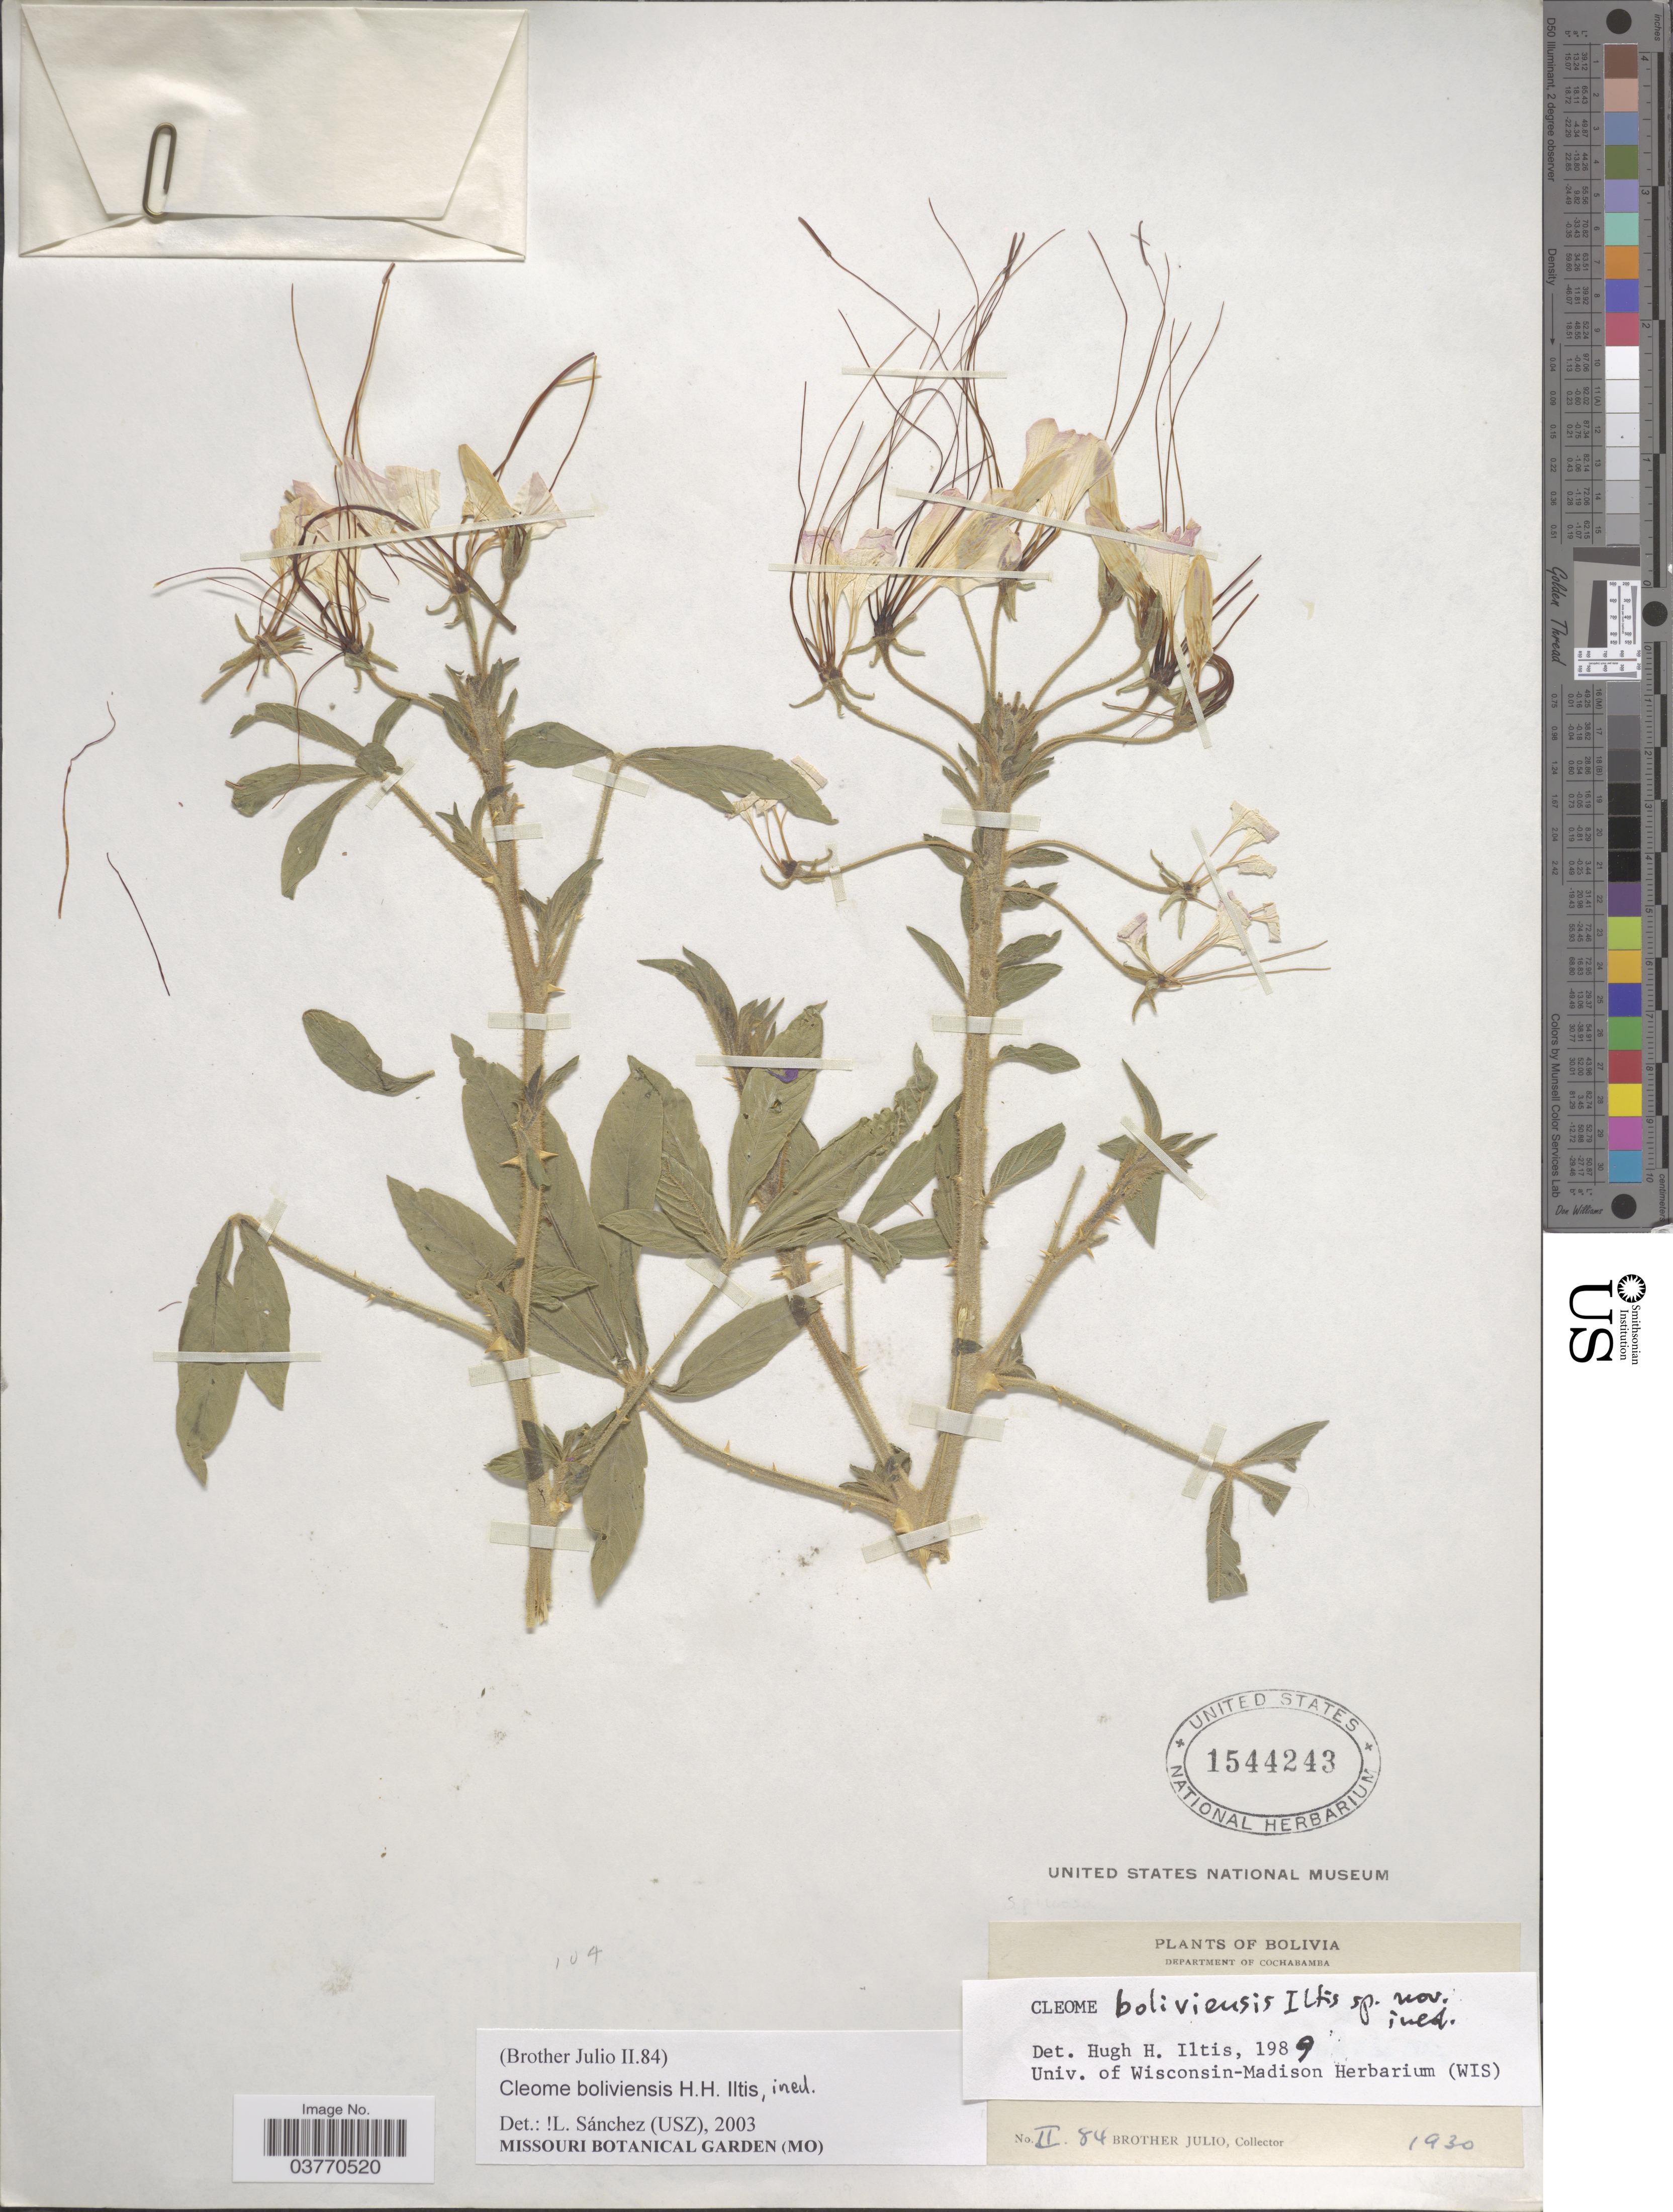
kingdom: Plantae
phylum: Tracheophyta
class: Magnoliopsida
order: Brassicales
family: Cleomaceae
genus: Tarenaya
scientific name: Tarenaya boliviensis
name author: (Iltis) Soares Neto & Roalson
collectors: Bro. Julio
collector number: II84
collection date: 1930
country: Bolivia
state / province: Cochabamba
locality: Department of Cochabamba.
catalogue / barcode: US 1544243